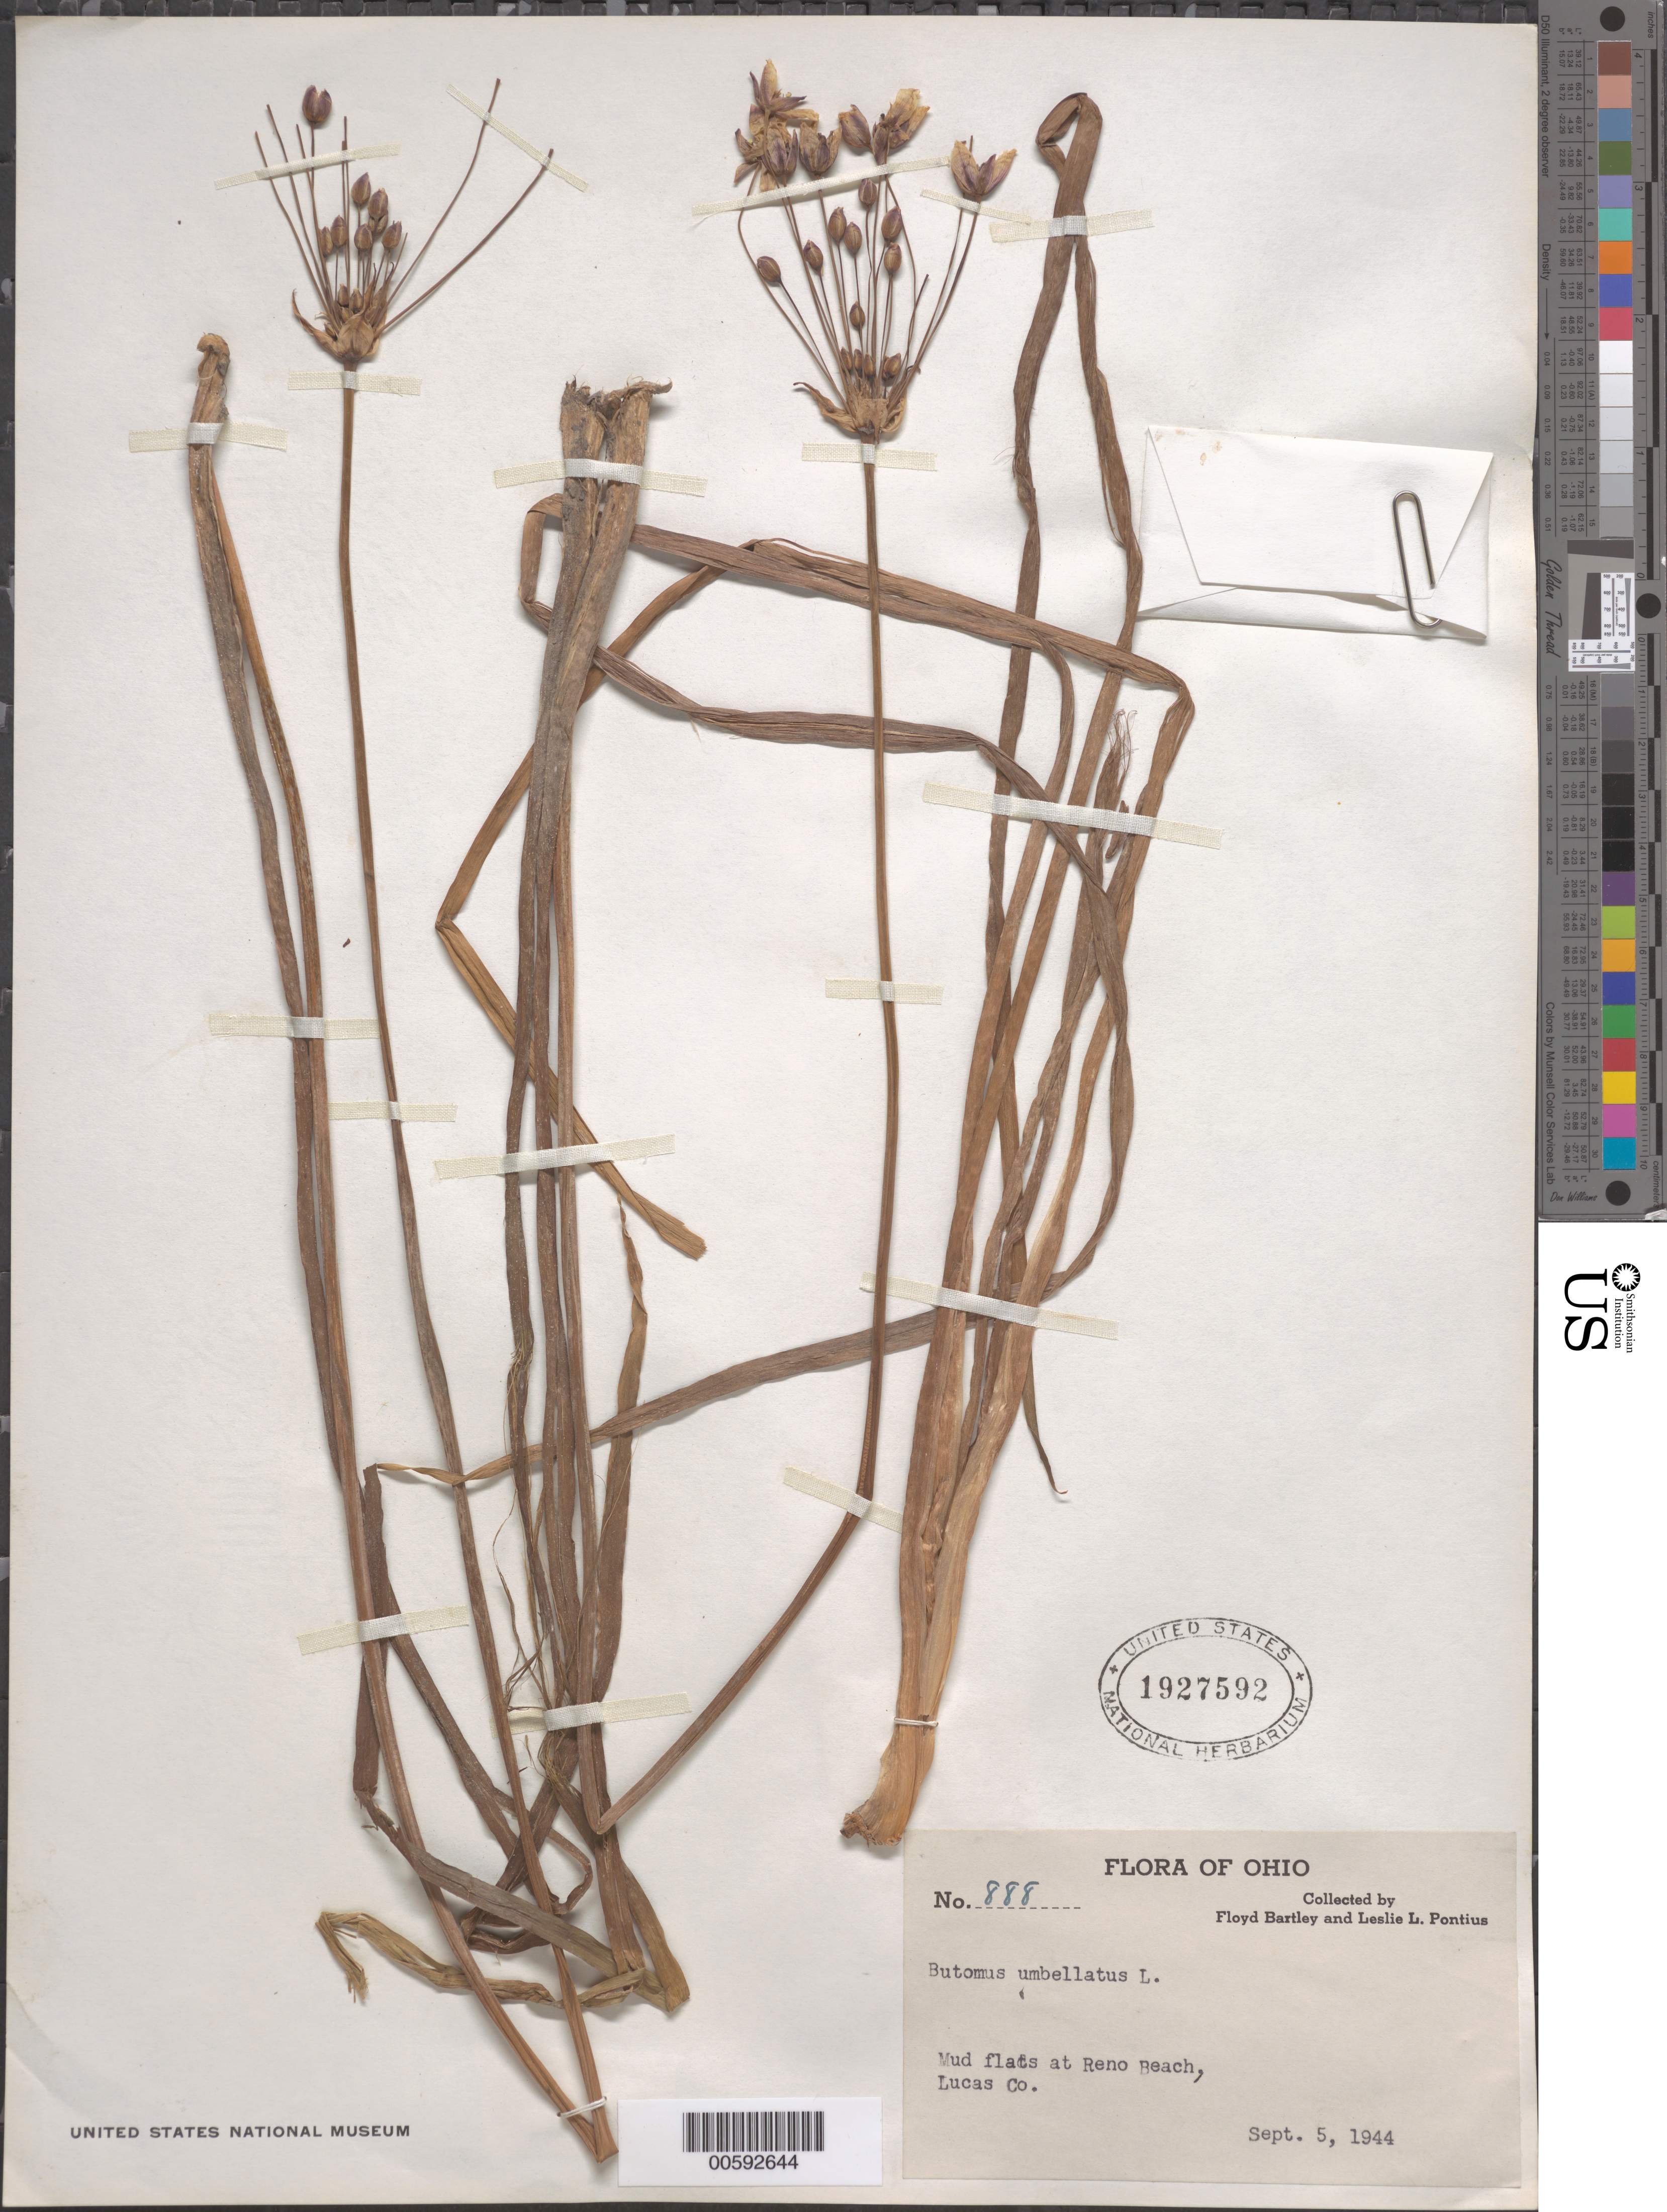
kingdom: Plantae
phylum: Tracheophyta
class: Liliopsida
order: Alismatales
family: Butomaceae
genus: Butomus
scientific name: Butomus umbellatus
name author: L.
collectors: F. Bartley & L. Pontius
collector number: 888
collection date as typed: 05 Sep 1944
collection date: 1944-09-05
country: United States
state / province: Ohio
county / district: Lucas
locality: Reno Beach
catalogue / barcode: US 1927592